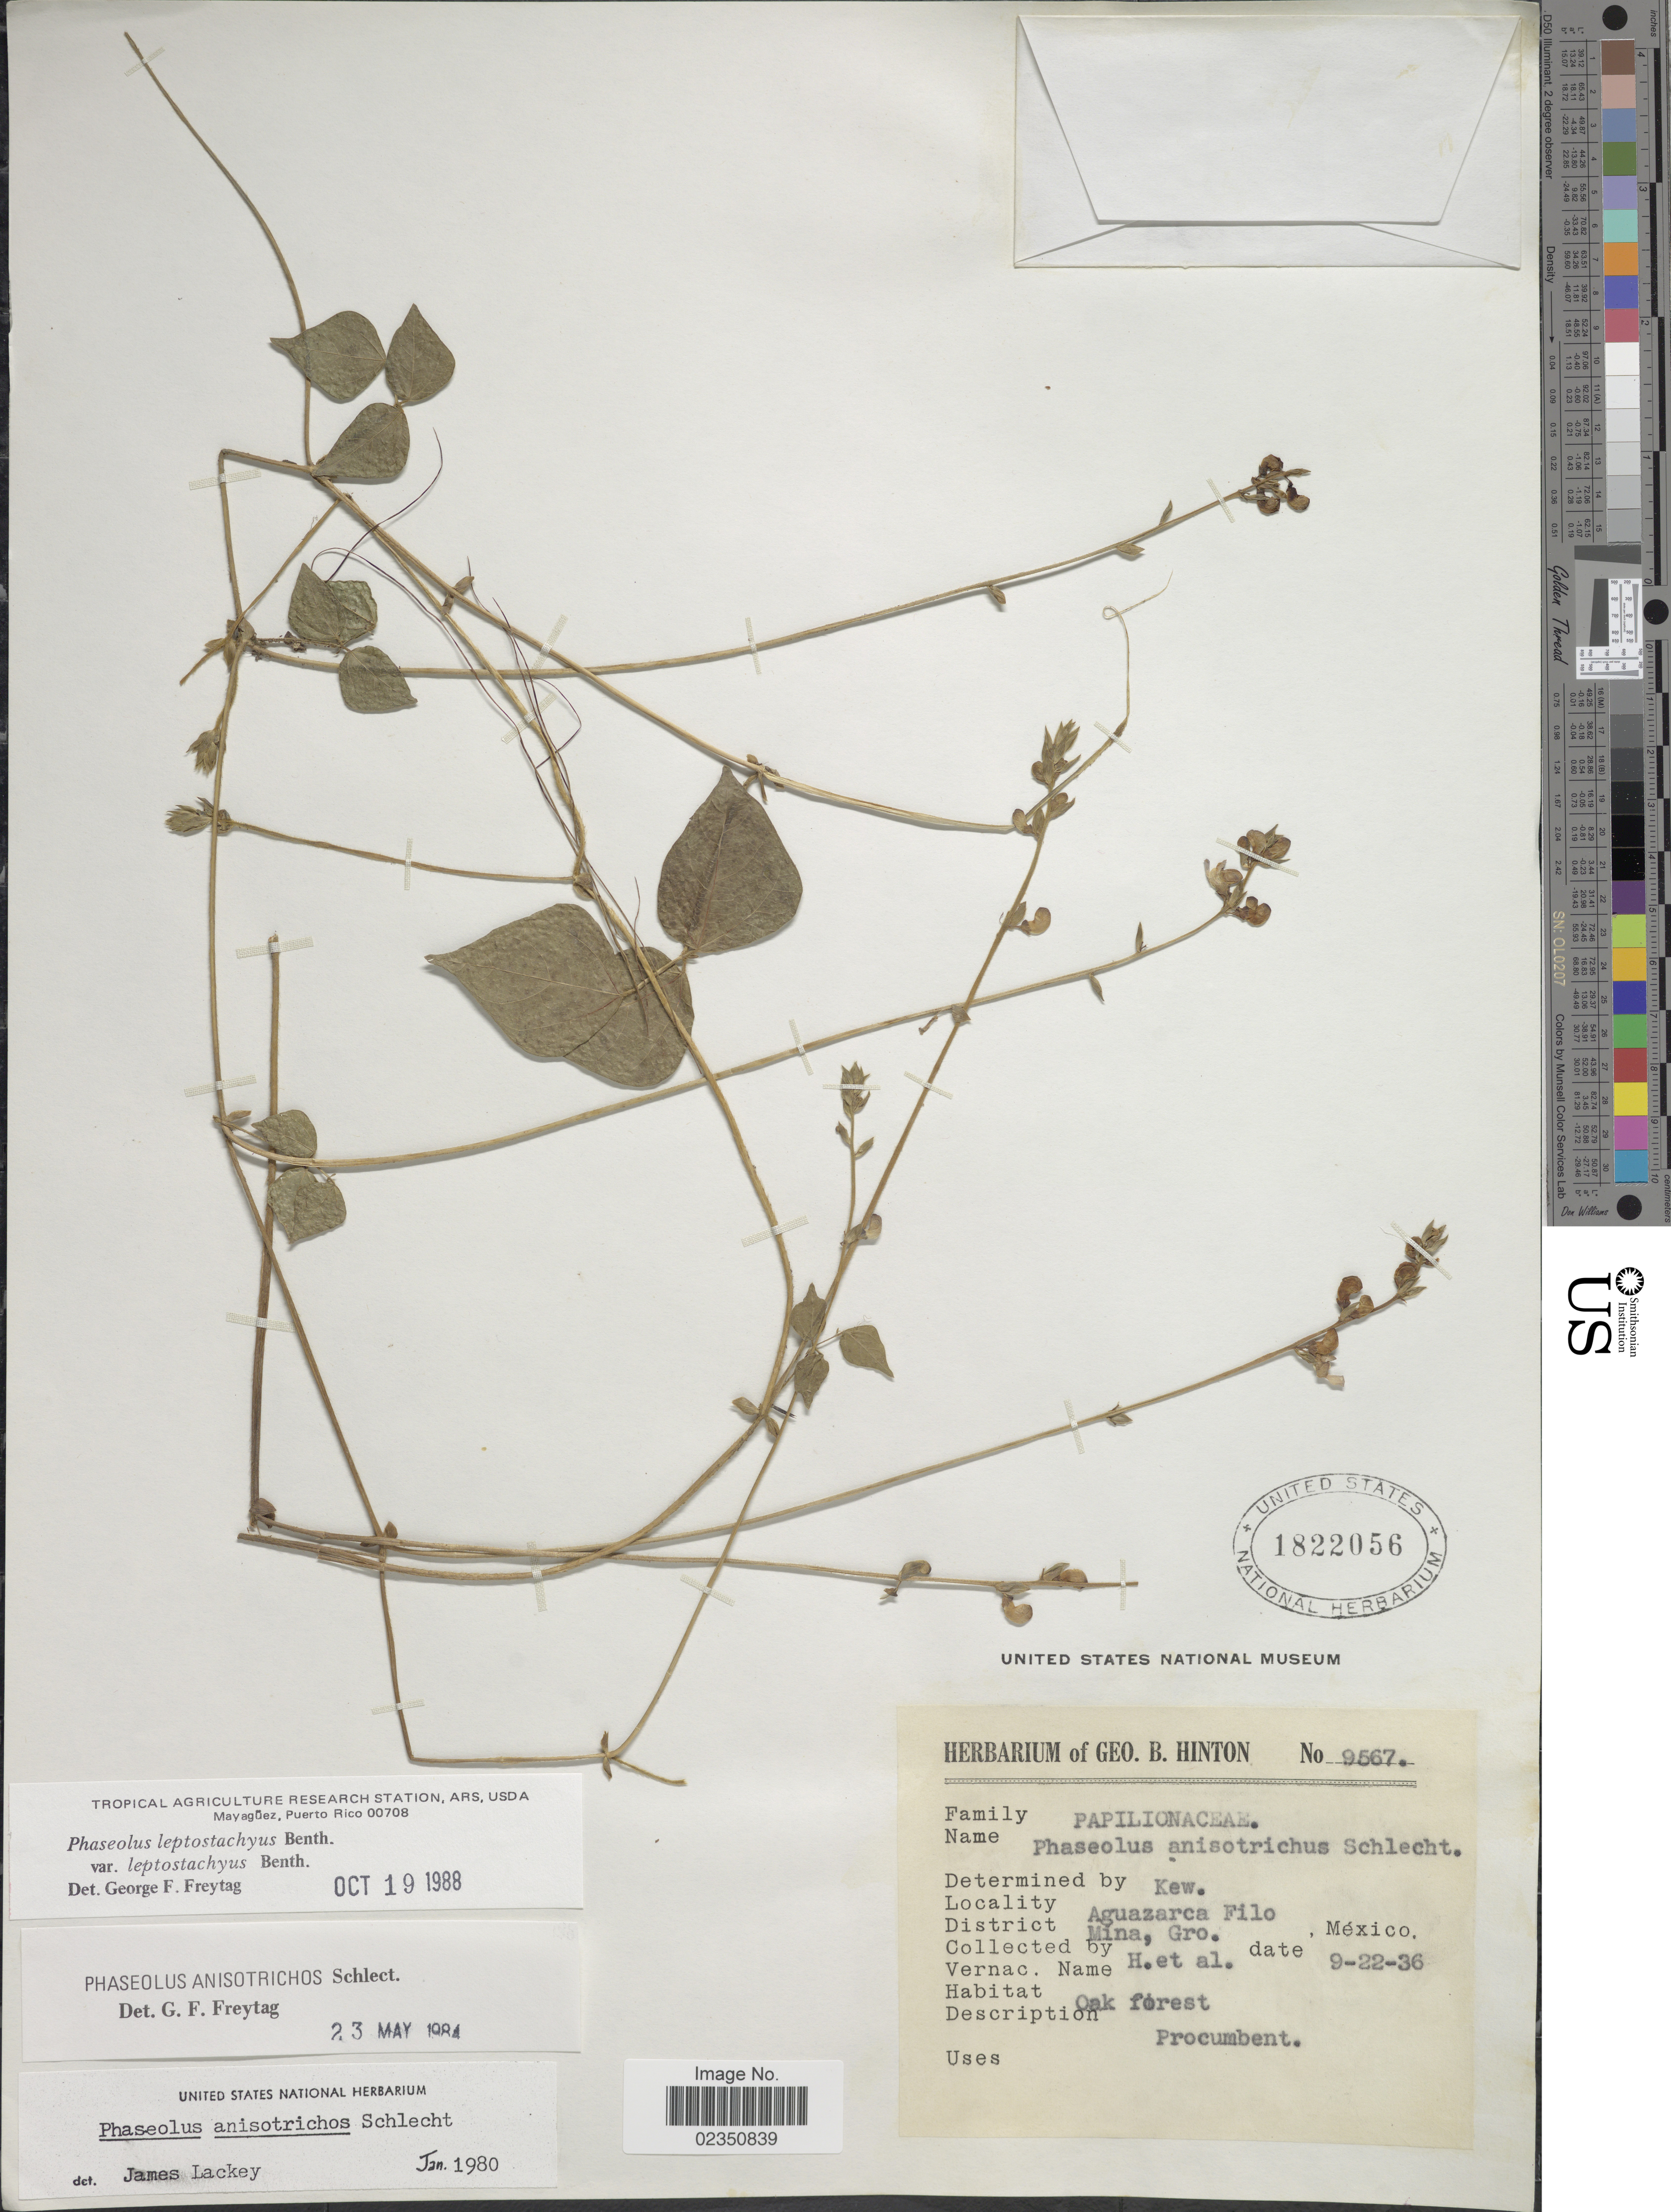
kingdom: Plantae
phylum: Tracheophyta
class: Magnoliopsida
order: Fabales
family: Fabaceae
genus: Phaseolus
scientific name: Phaseolus leptostachyus var. leptostachyus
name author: Benth.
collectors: G. B. Hinton & et al.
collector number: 9567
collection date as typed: Transcribed d/m/y: 22/9/36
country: Mexico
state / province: Guerrero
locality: Aguazarca Filo, District Mina, oak forest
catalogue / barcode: US 1822056